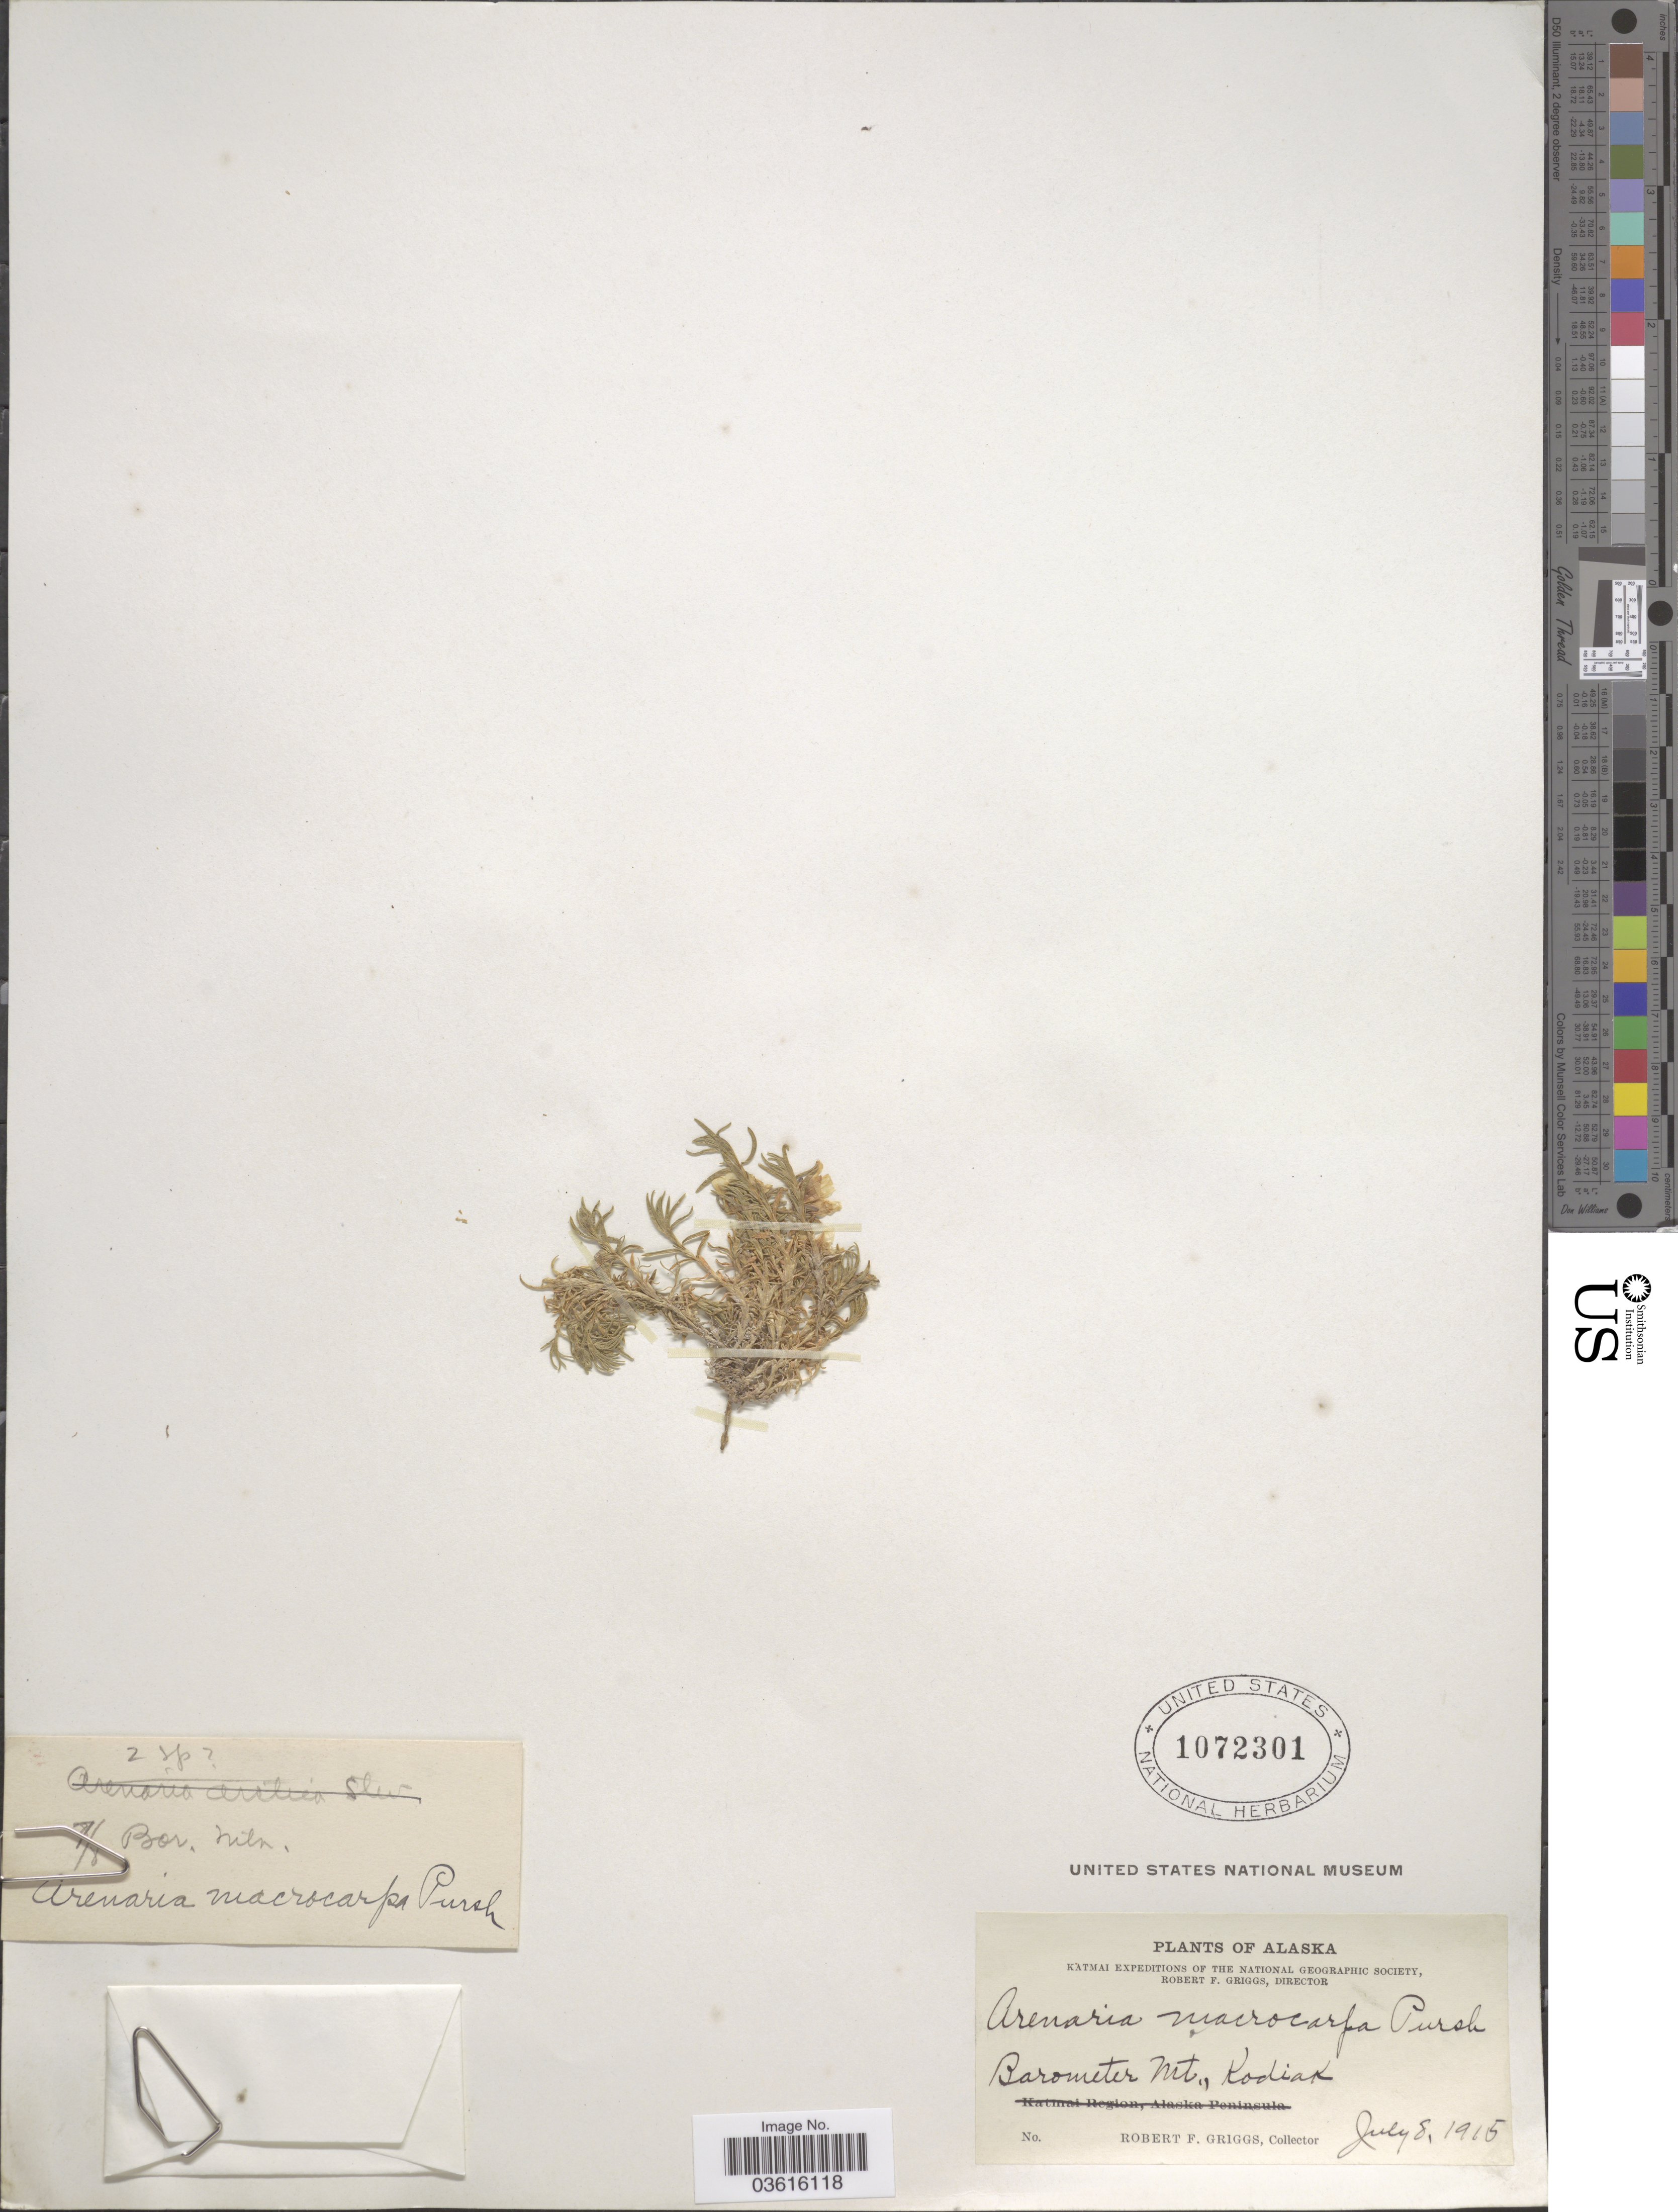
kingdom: Plantae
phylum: Tracheophyta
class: Magnoliopsida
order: Caryophyllales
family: Caryophyllaceae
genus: Pseudocherleria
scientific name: Pseudocherleria macrocarpa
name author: (Pursh) Dillenb. & Kadereit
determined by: U.S. National Herbarium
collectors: R. F. Griggs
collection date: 1915-07-08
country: United States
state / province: Alaska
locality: Barometer Mt., Kodiak.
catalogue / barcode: US 1072301